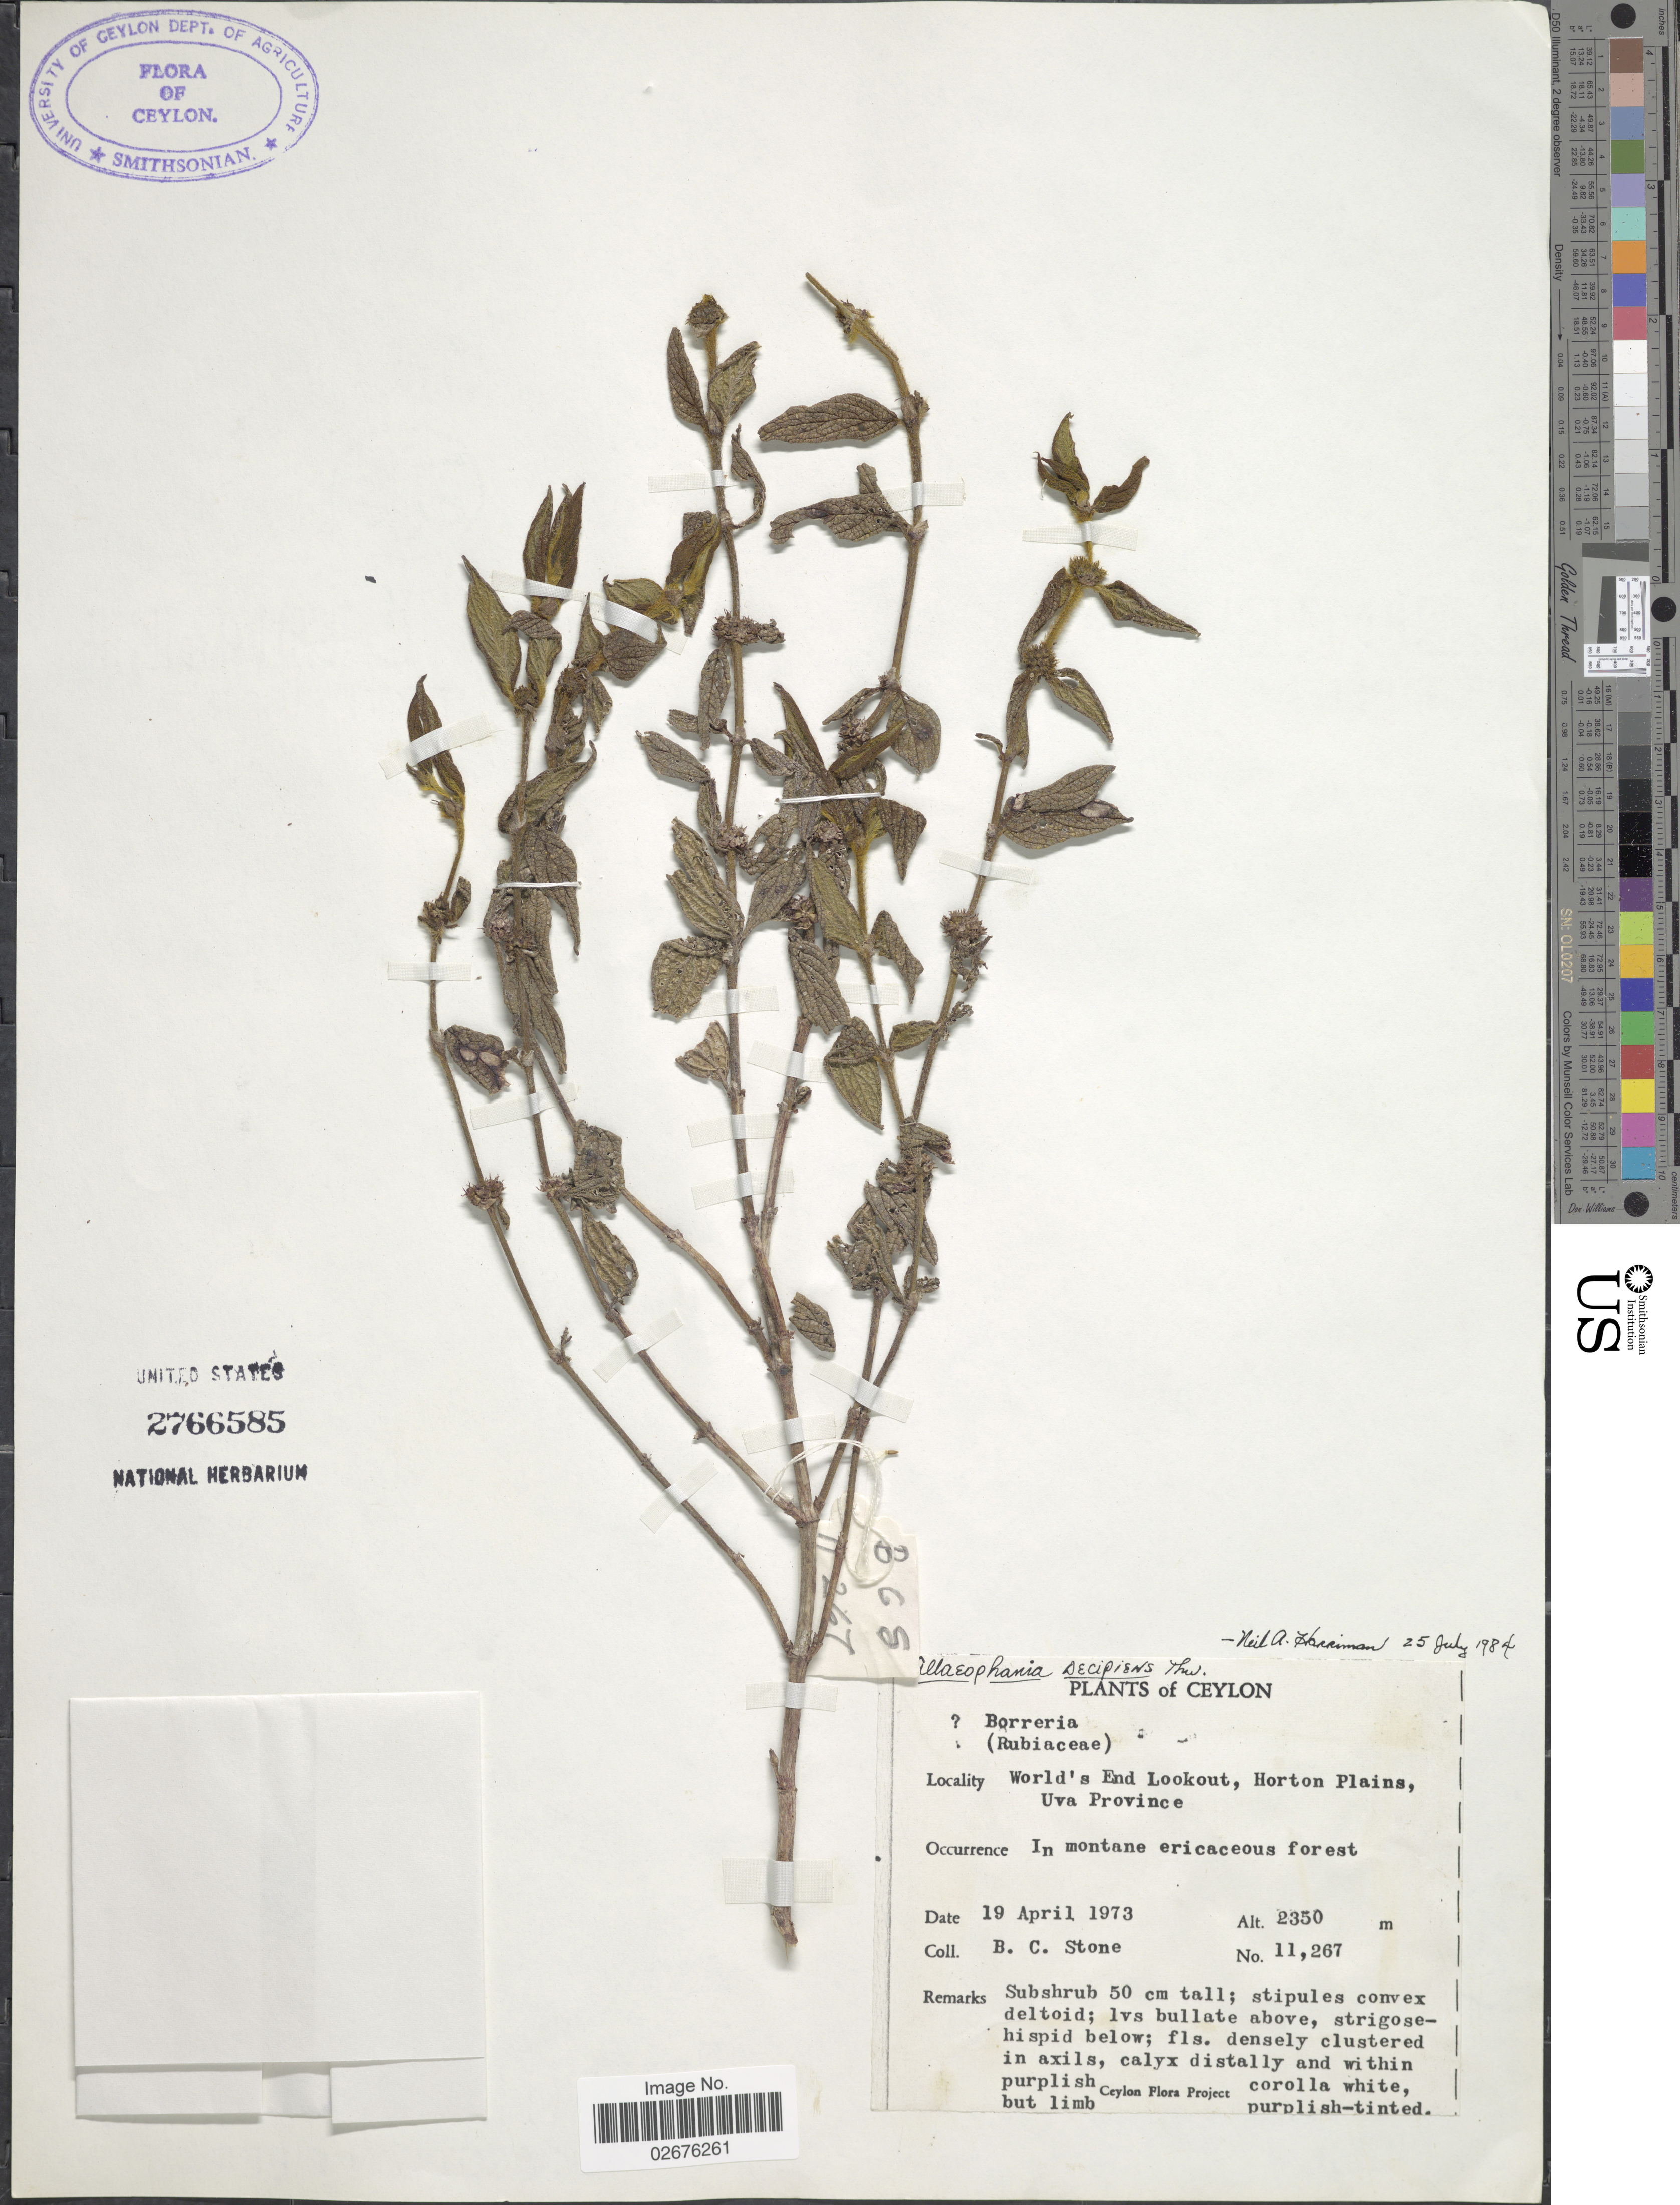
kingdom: Plantae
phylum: Tracheophyta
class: Magnoliopsida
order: Gentianales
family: Rubiaceae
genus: Allaeophania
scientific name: Allaeophania decipiens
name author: Thwaites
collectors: B. C. Stone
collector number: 11267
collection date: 1973-04-19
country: Sri Lanka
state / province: Uva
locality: Ceylon. World's End Lookout, Horton Plains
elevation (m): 2350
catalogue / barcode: US 2766585